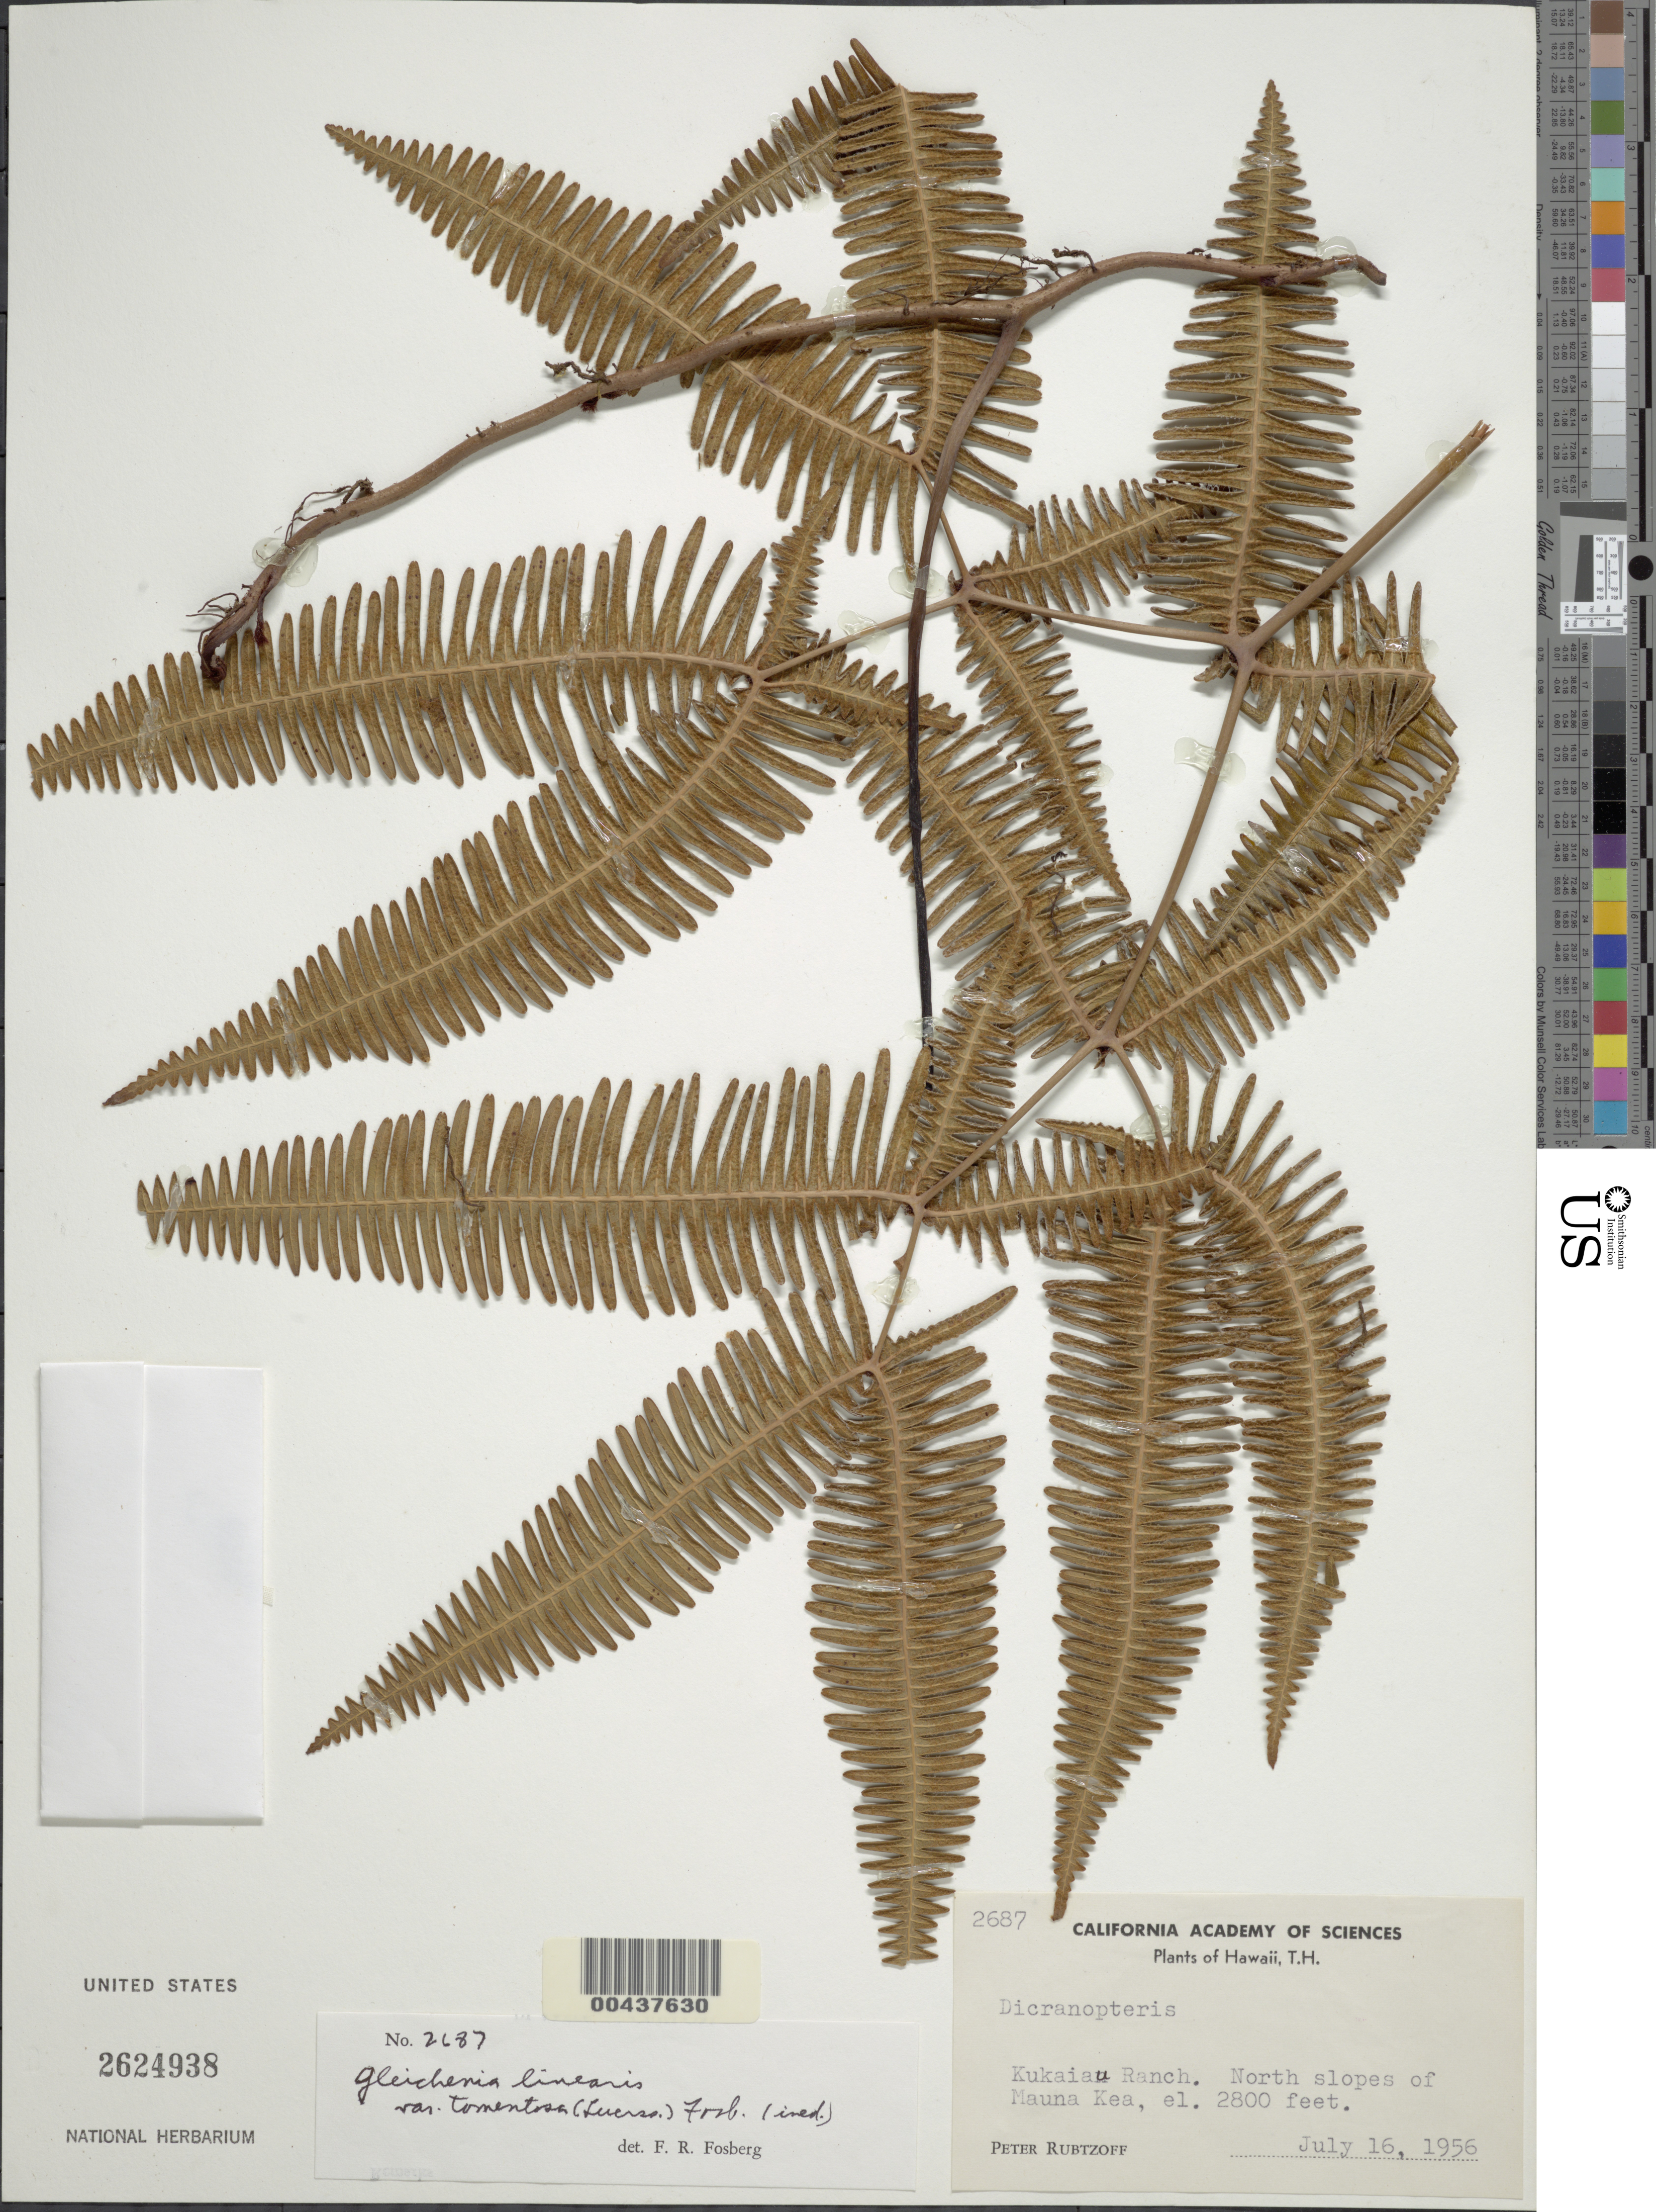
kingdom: Plantae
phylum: Tracheophyta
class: Polypodiopsida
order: Gleicheniales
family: Gleicheniaceae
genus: Dicranopteris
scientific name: Dicranopteris linearis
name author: (Burm. f.) Underw.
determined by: Fosberg, F. R.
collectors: P. Rubtzoff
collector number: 2687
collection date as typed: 16 Jul 1956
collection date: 1956-07-16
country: United States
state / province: Hawaii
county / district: Hawaii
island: Hawaii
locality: Kukaiau Ranch. N slopes of Mauna Kea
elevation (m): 853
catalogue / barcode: US 2624938